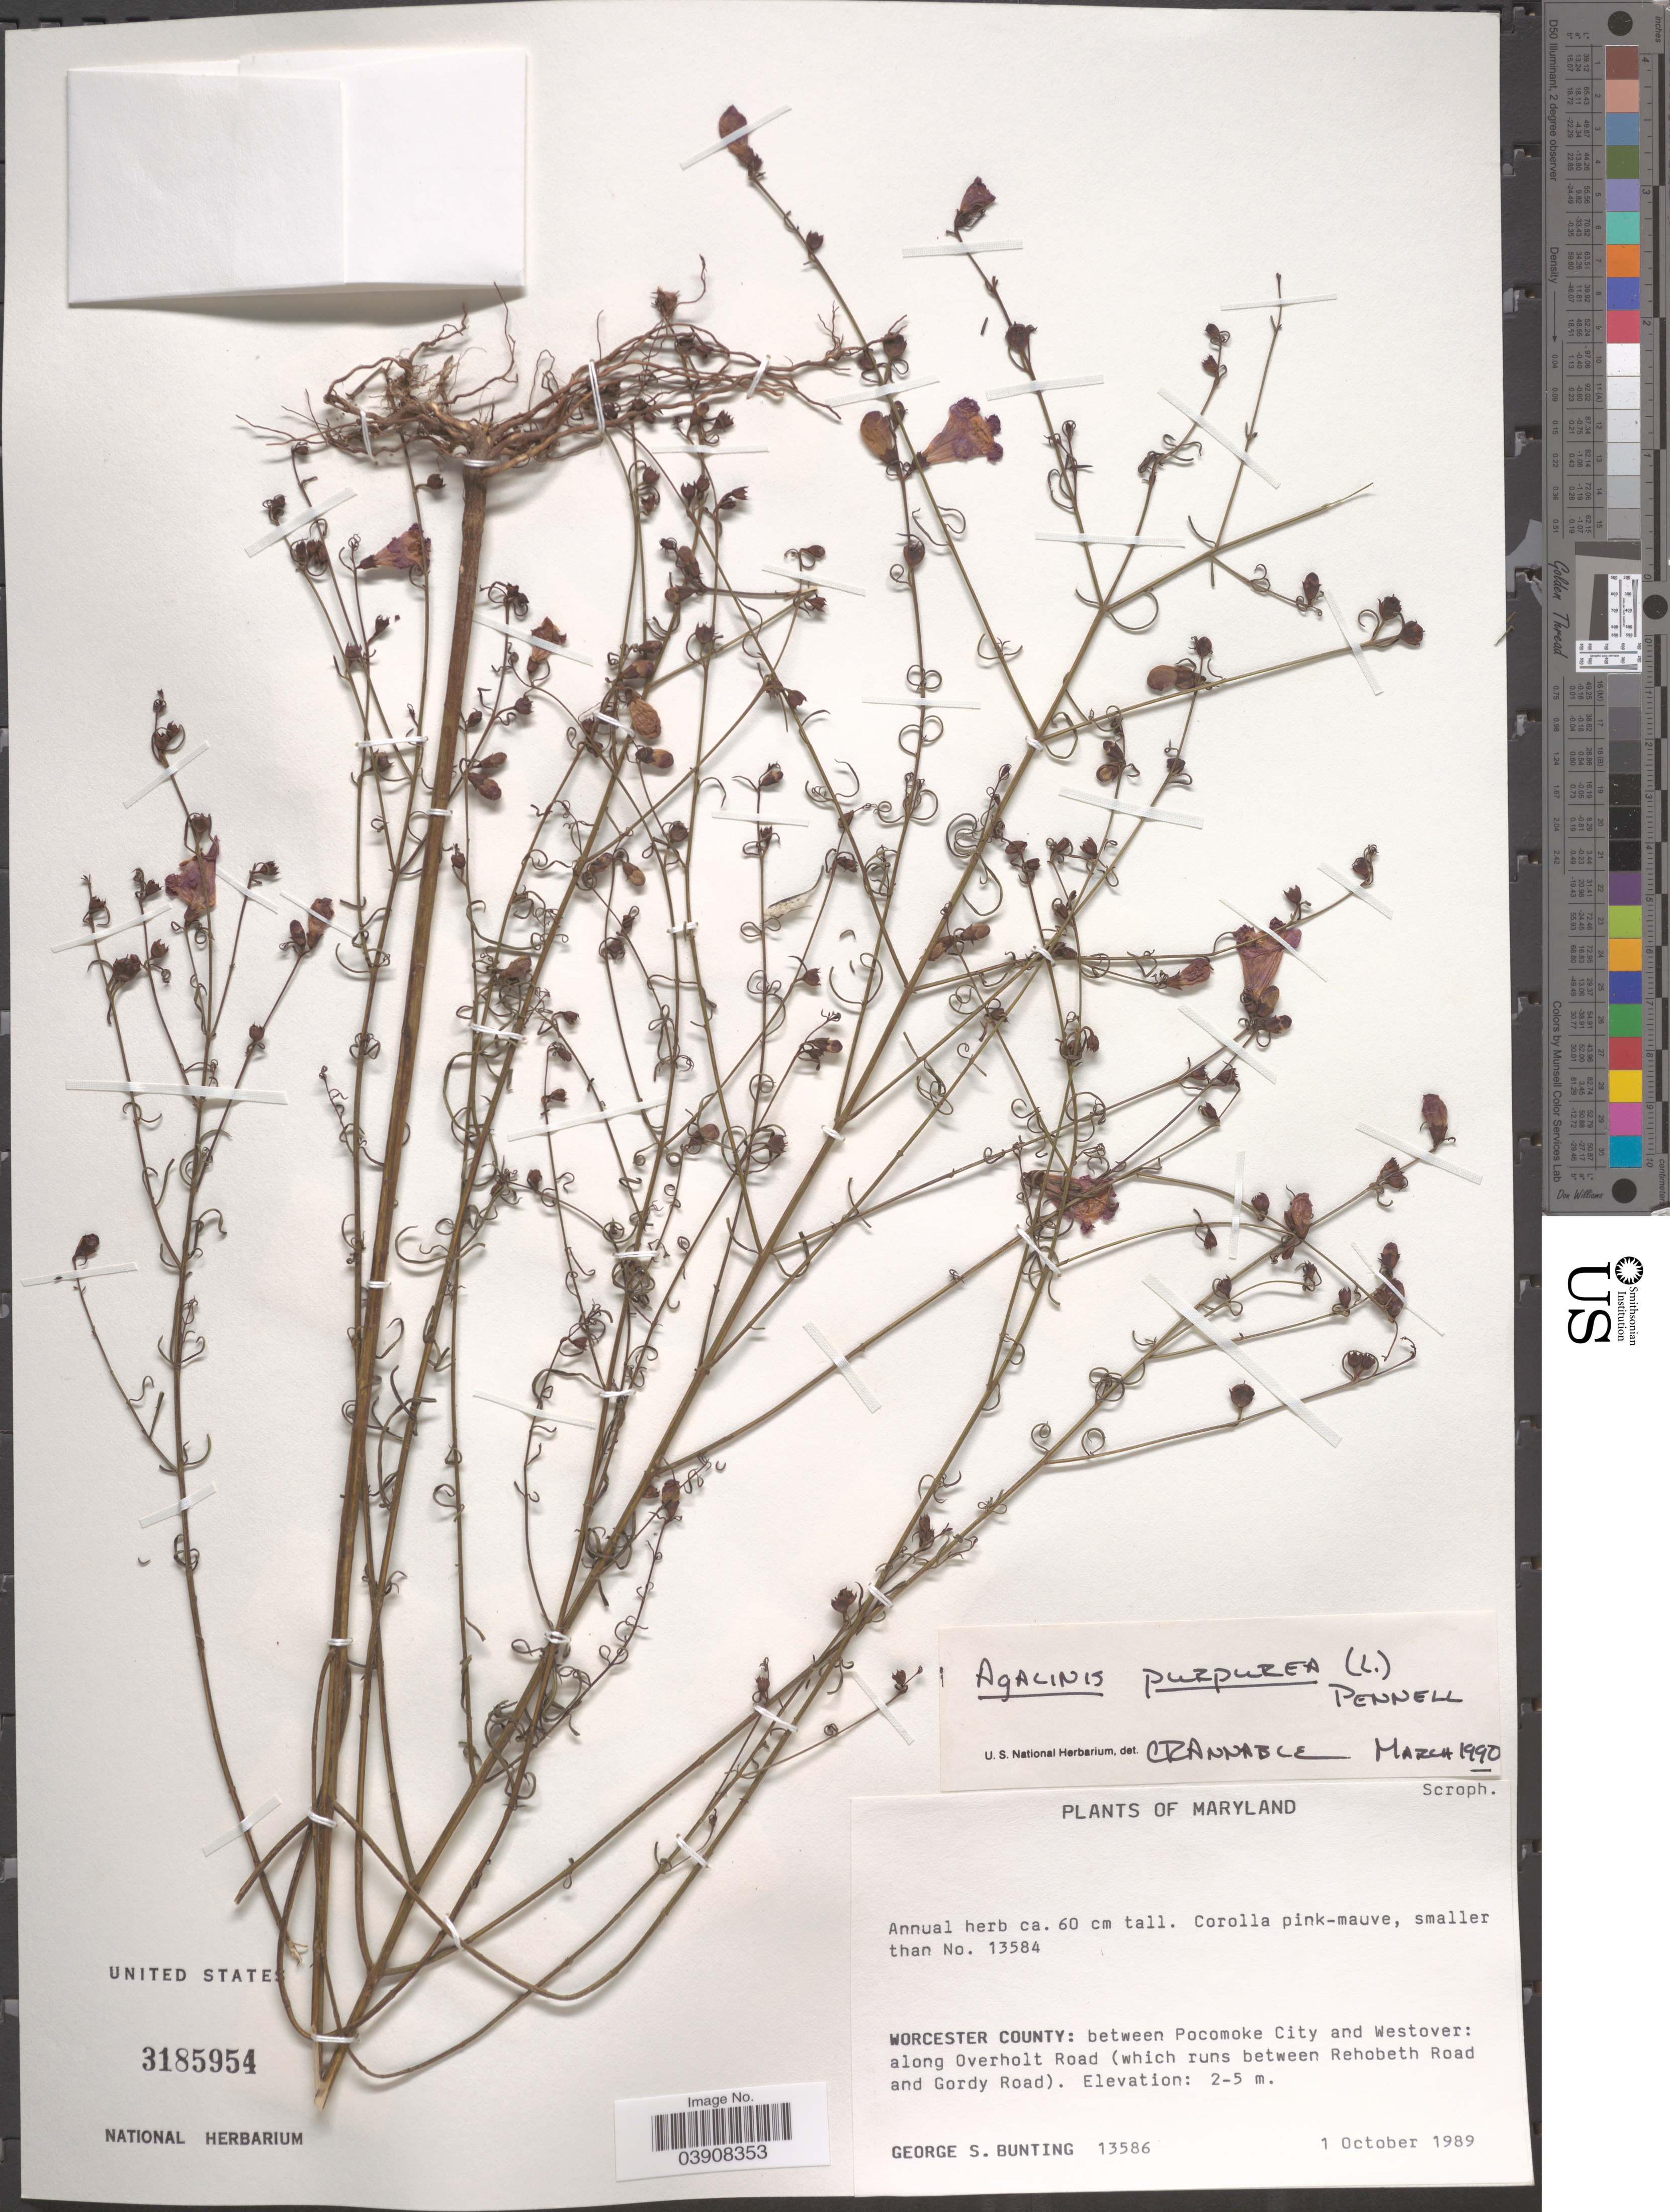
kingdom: Plantae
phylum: Tracheophyta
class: Magnoliopsida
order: Lamiales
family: Orobanchaceae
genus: Agalinis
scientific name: Agalinis purpurea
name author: (L.) Pennell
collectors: G. S. Bunting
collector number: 13586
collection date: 1989-10-01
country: United States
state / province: Maryland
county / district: Worcester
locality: Worcester County: between Pocomoke City and Westover: along Overholt Road (which runs between Rehobeth Road and Gordy Road).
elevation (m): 2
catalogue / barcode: US 3185954